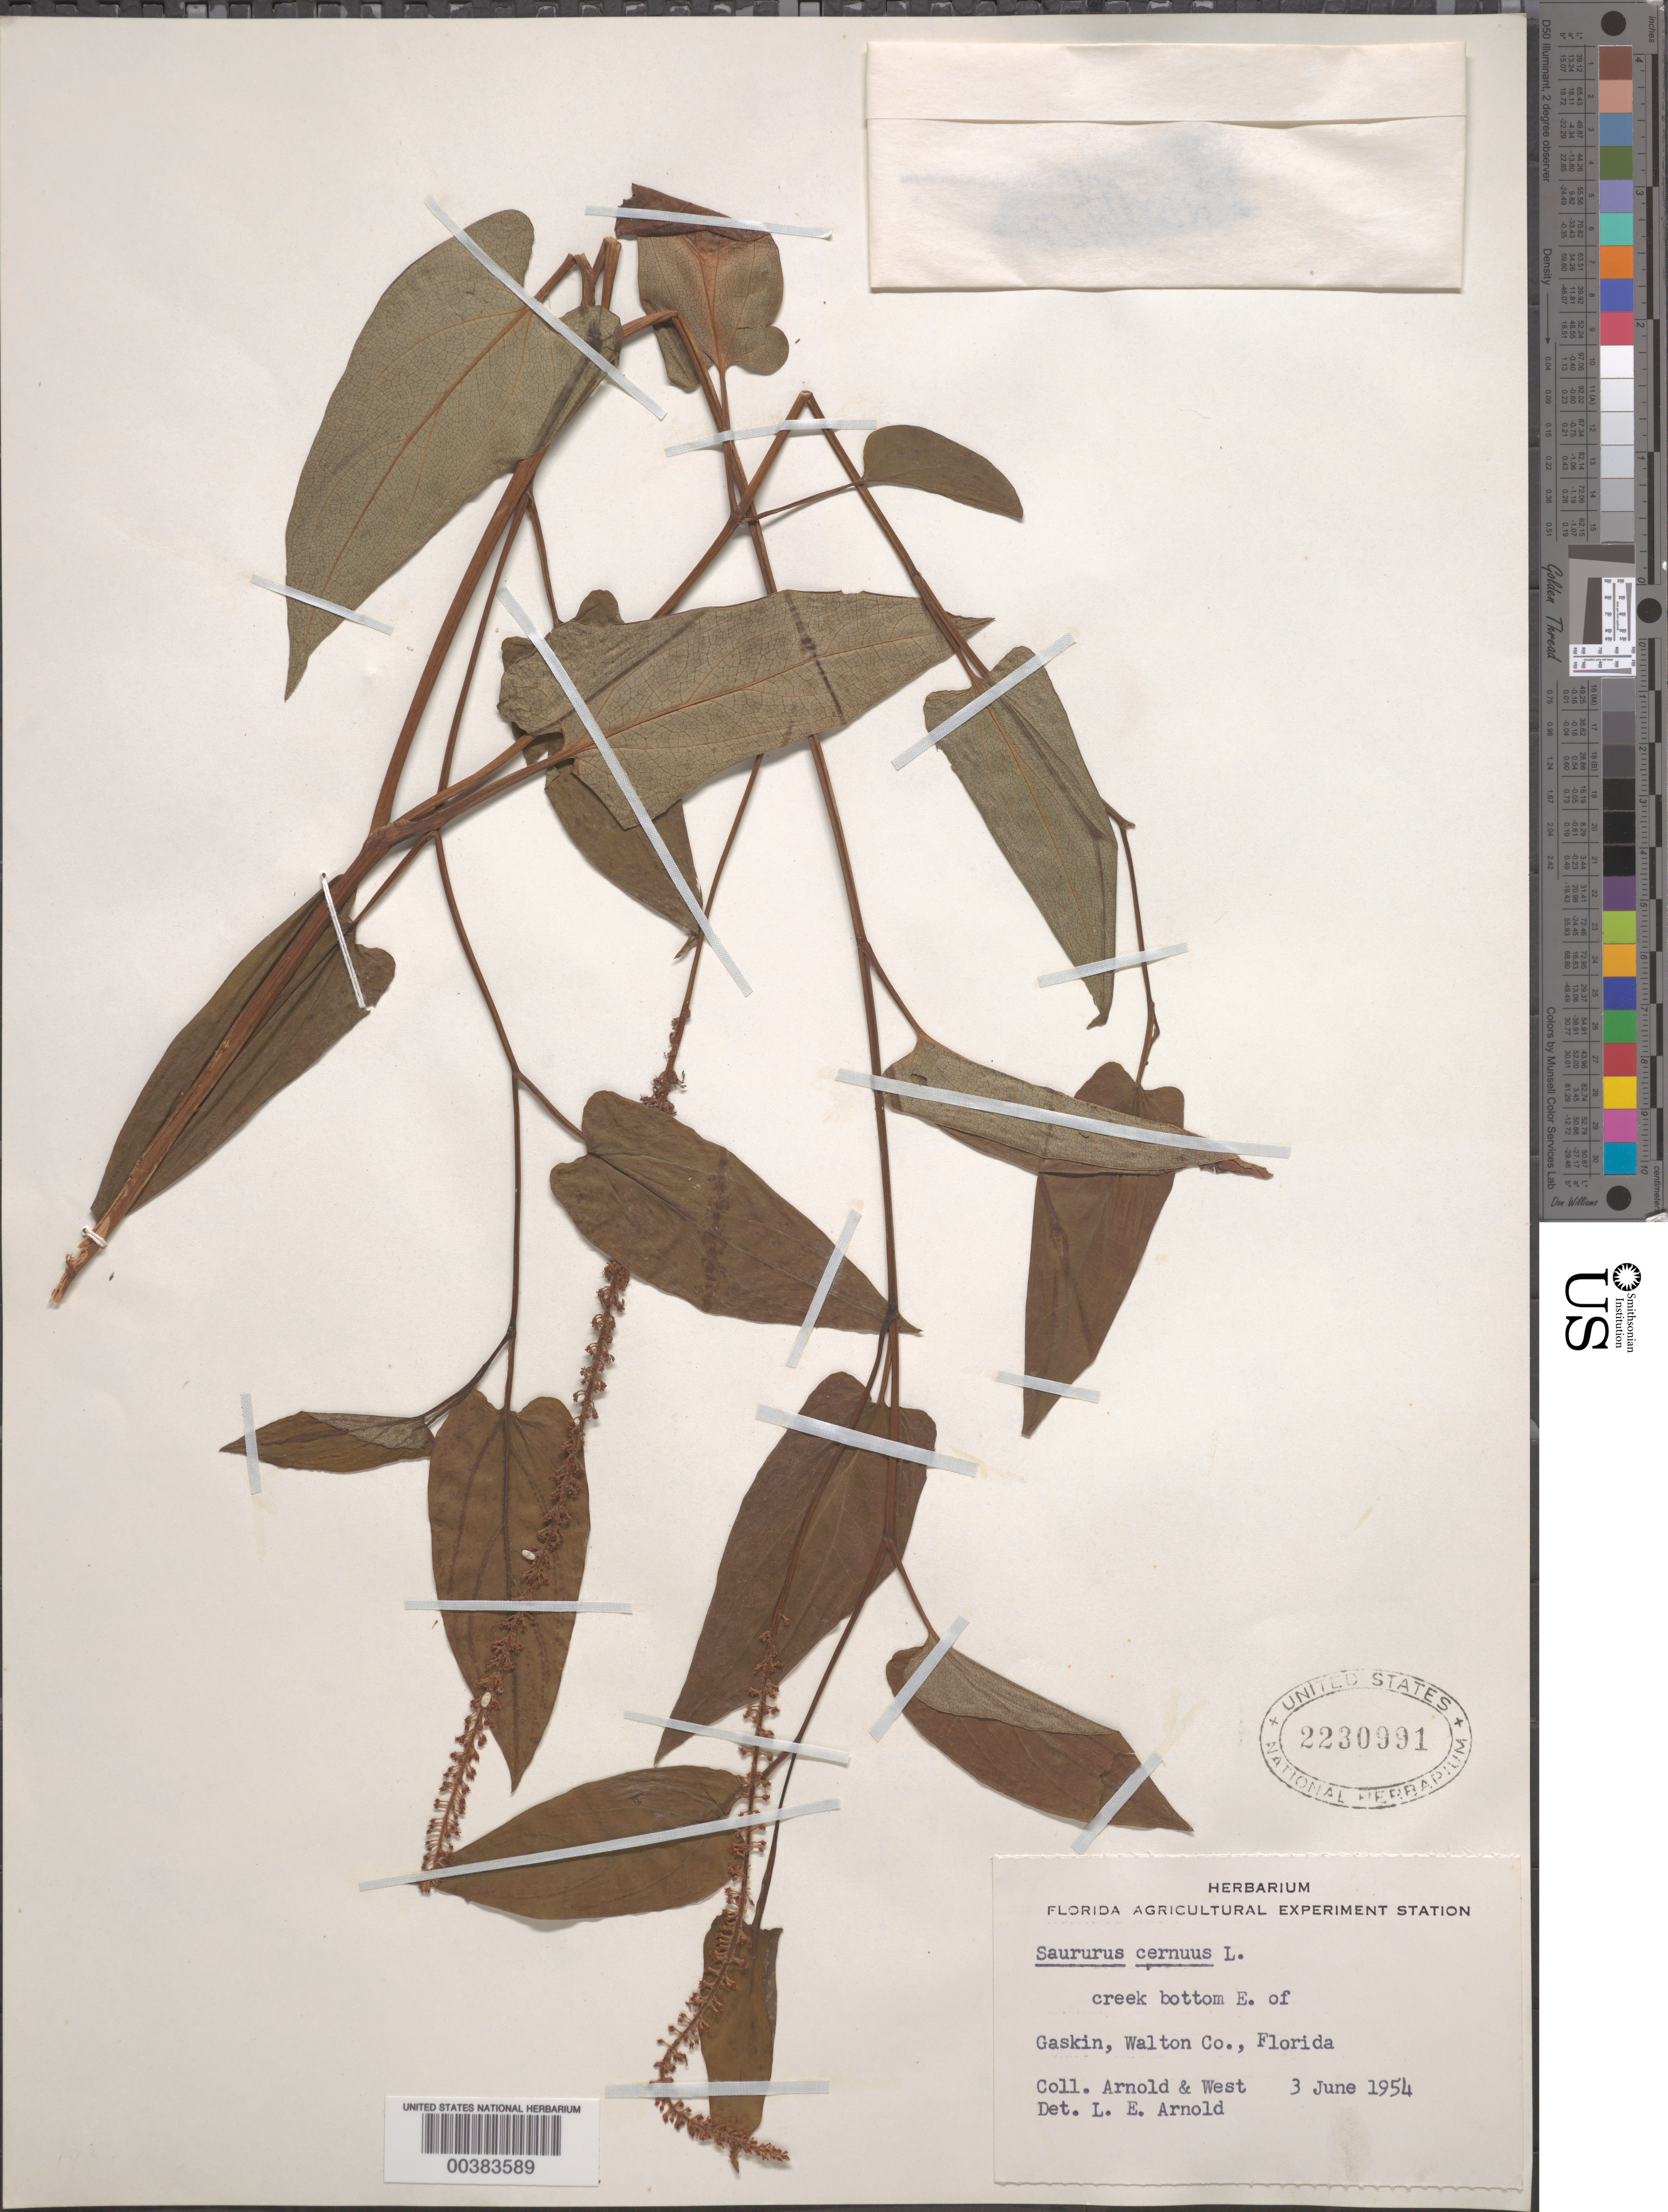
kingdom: Plantae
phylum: Tracheophyta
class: Magnoliopsida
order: Piperales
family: Saururaceae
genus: Saururus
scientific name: Saururus cernuus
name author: L.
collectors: L. E. Arnold & -. West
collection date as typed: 03 Jun 1954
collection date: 1954-06-03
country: United States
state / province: Florida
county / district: Walton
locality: E. of gaskin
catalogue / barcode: US 2230991